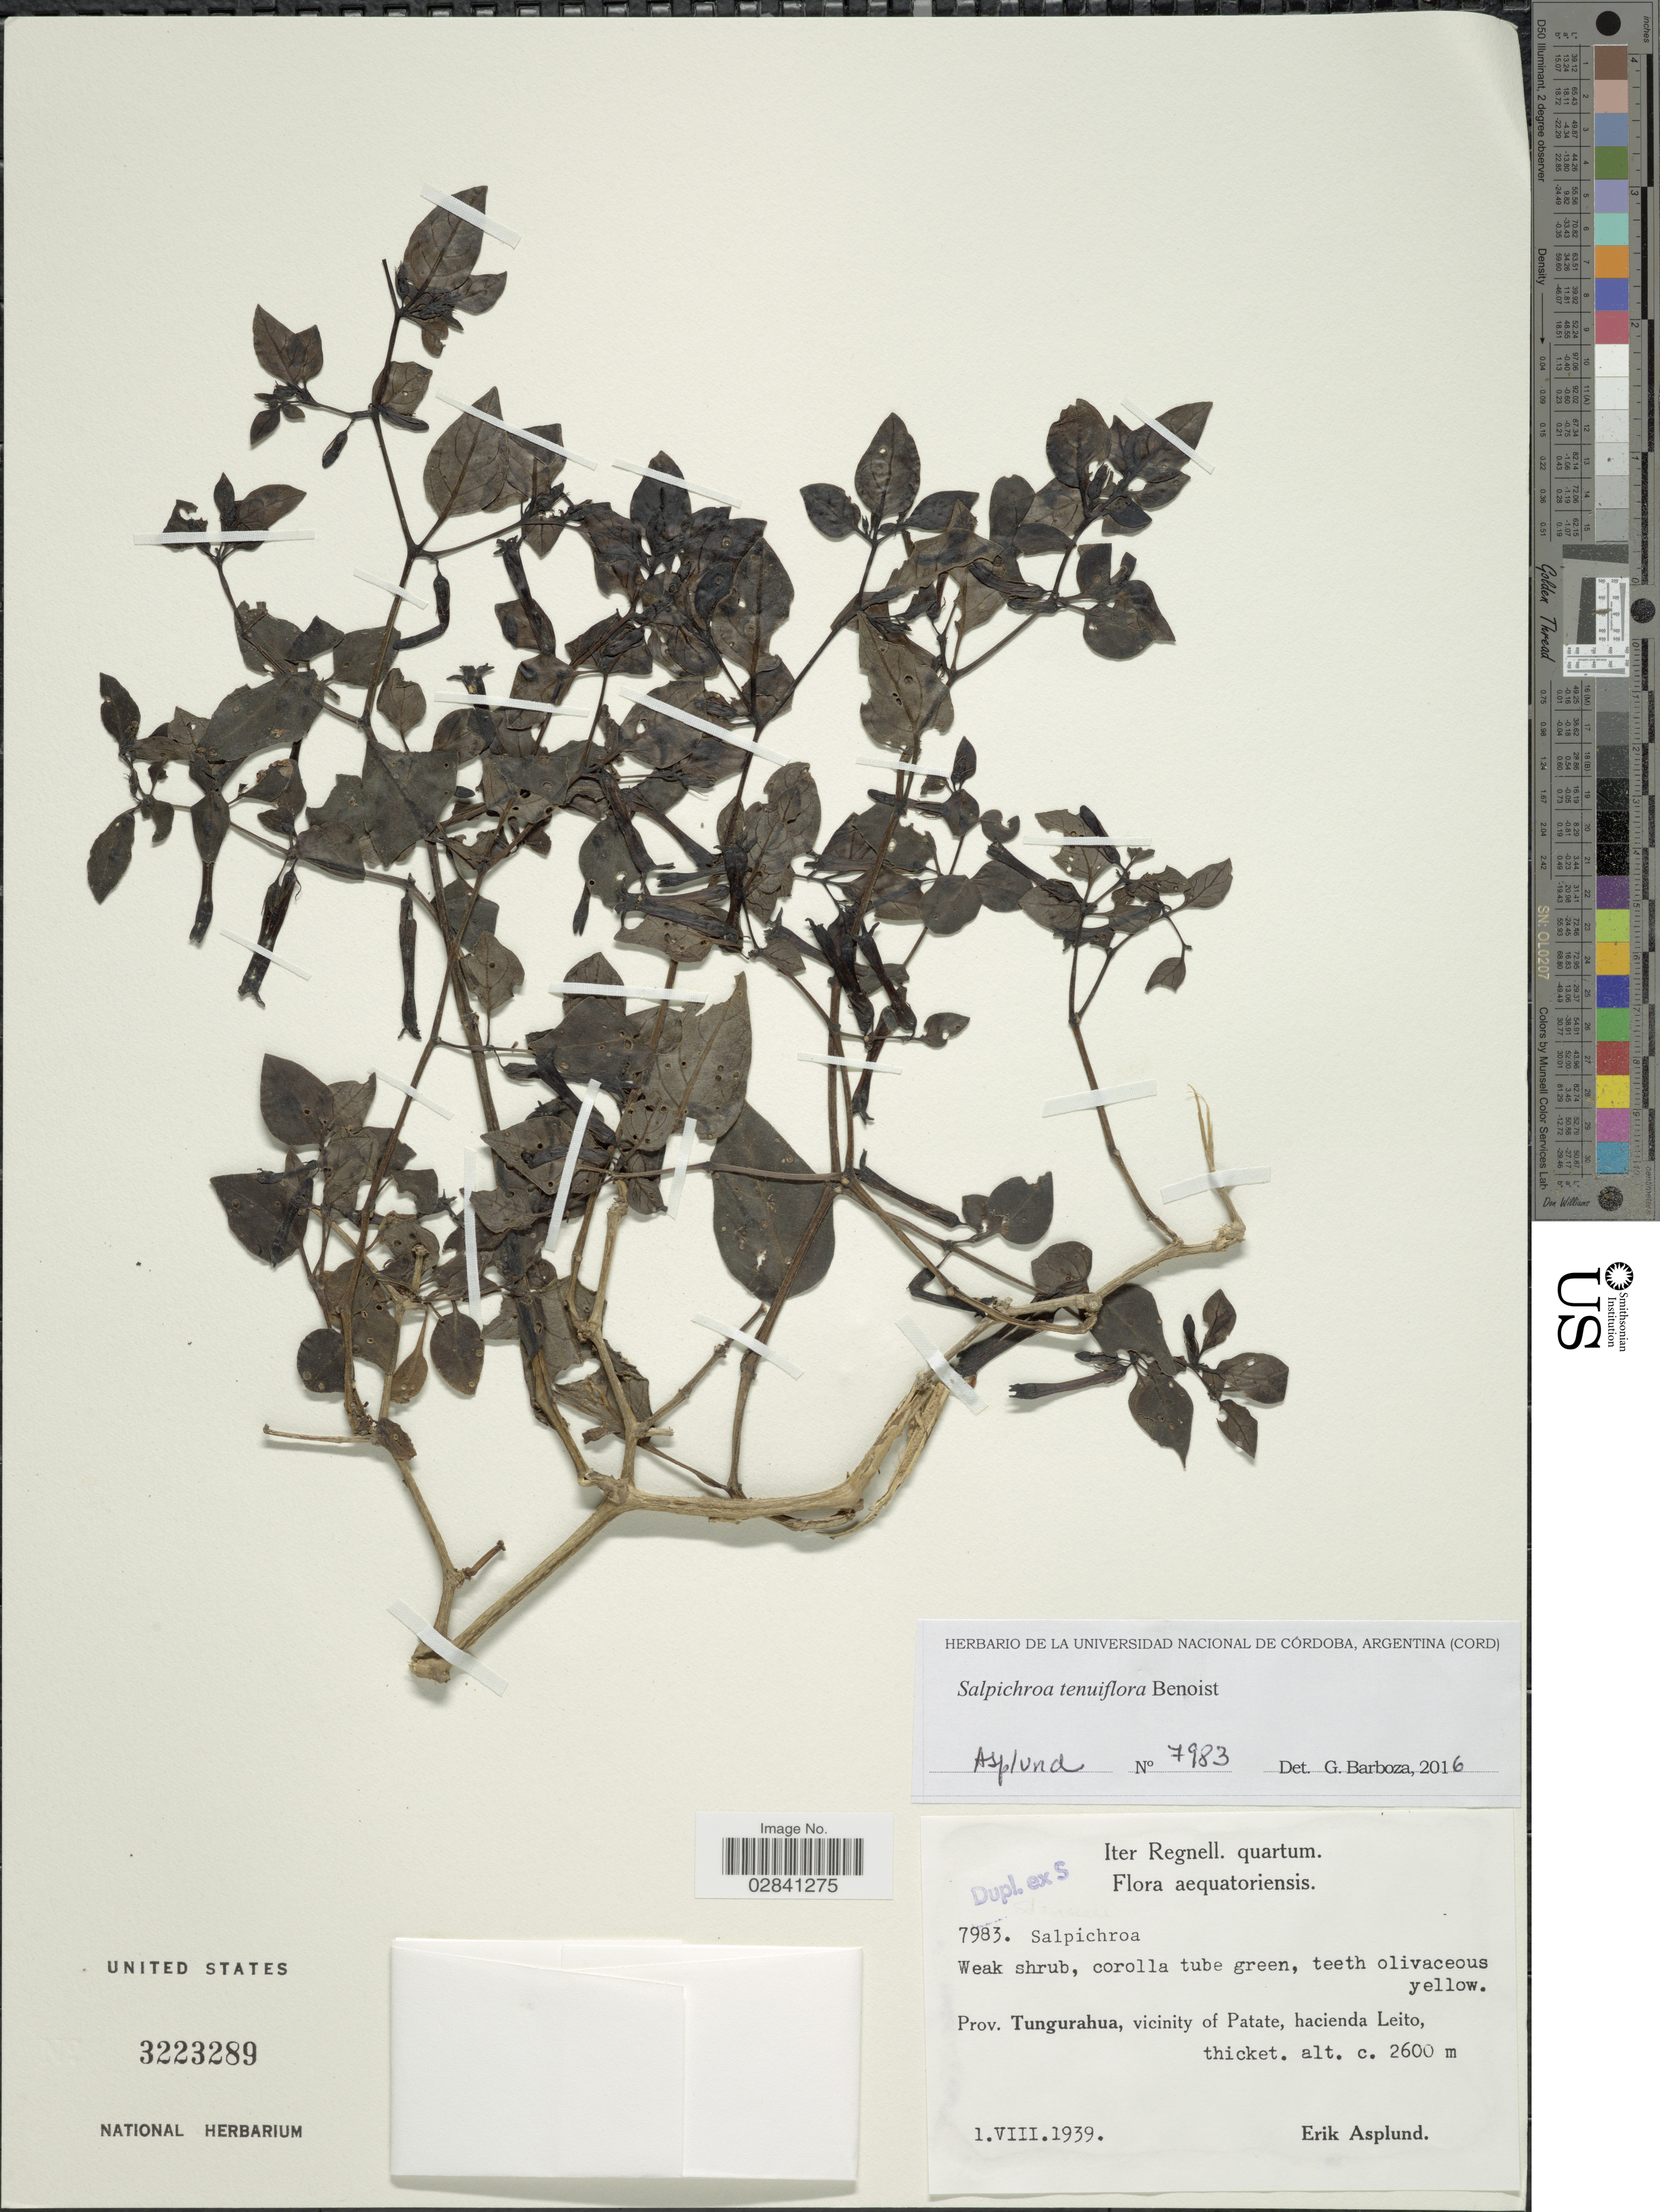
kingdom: Plantae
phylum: Tracheophyta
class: Magnoliopsida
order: Solanales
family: Solanaceae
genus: Salpichroa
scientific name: Salpichroa tenuiflora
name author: Benoist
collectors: E. Asplund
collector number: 7983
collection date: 1939-08-01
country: Ecuador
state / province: Tungurahua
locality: Vicinity of Patate, hacienda Leito.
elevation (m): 2600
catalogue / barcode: US 3223289